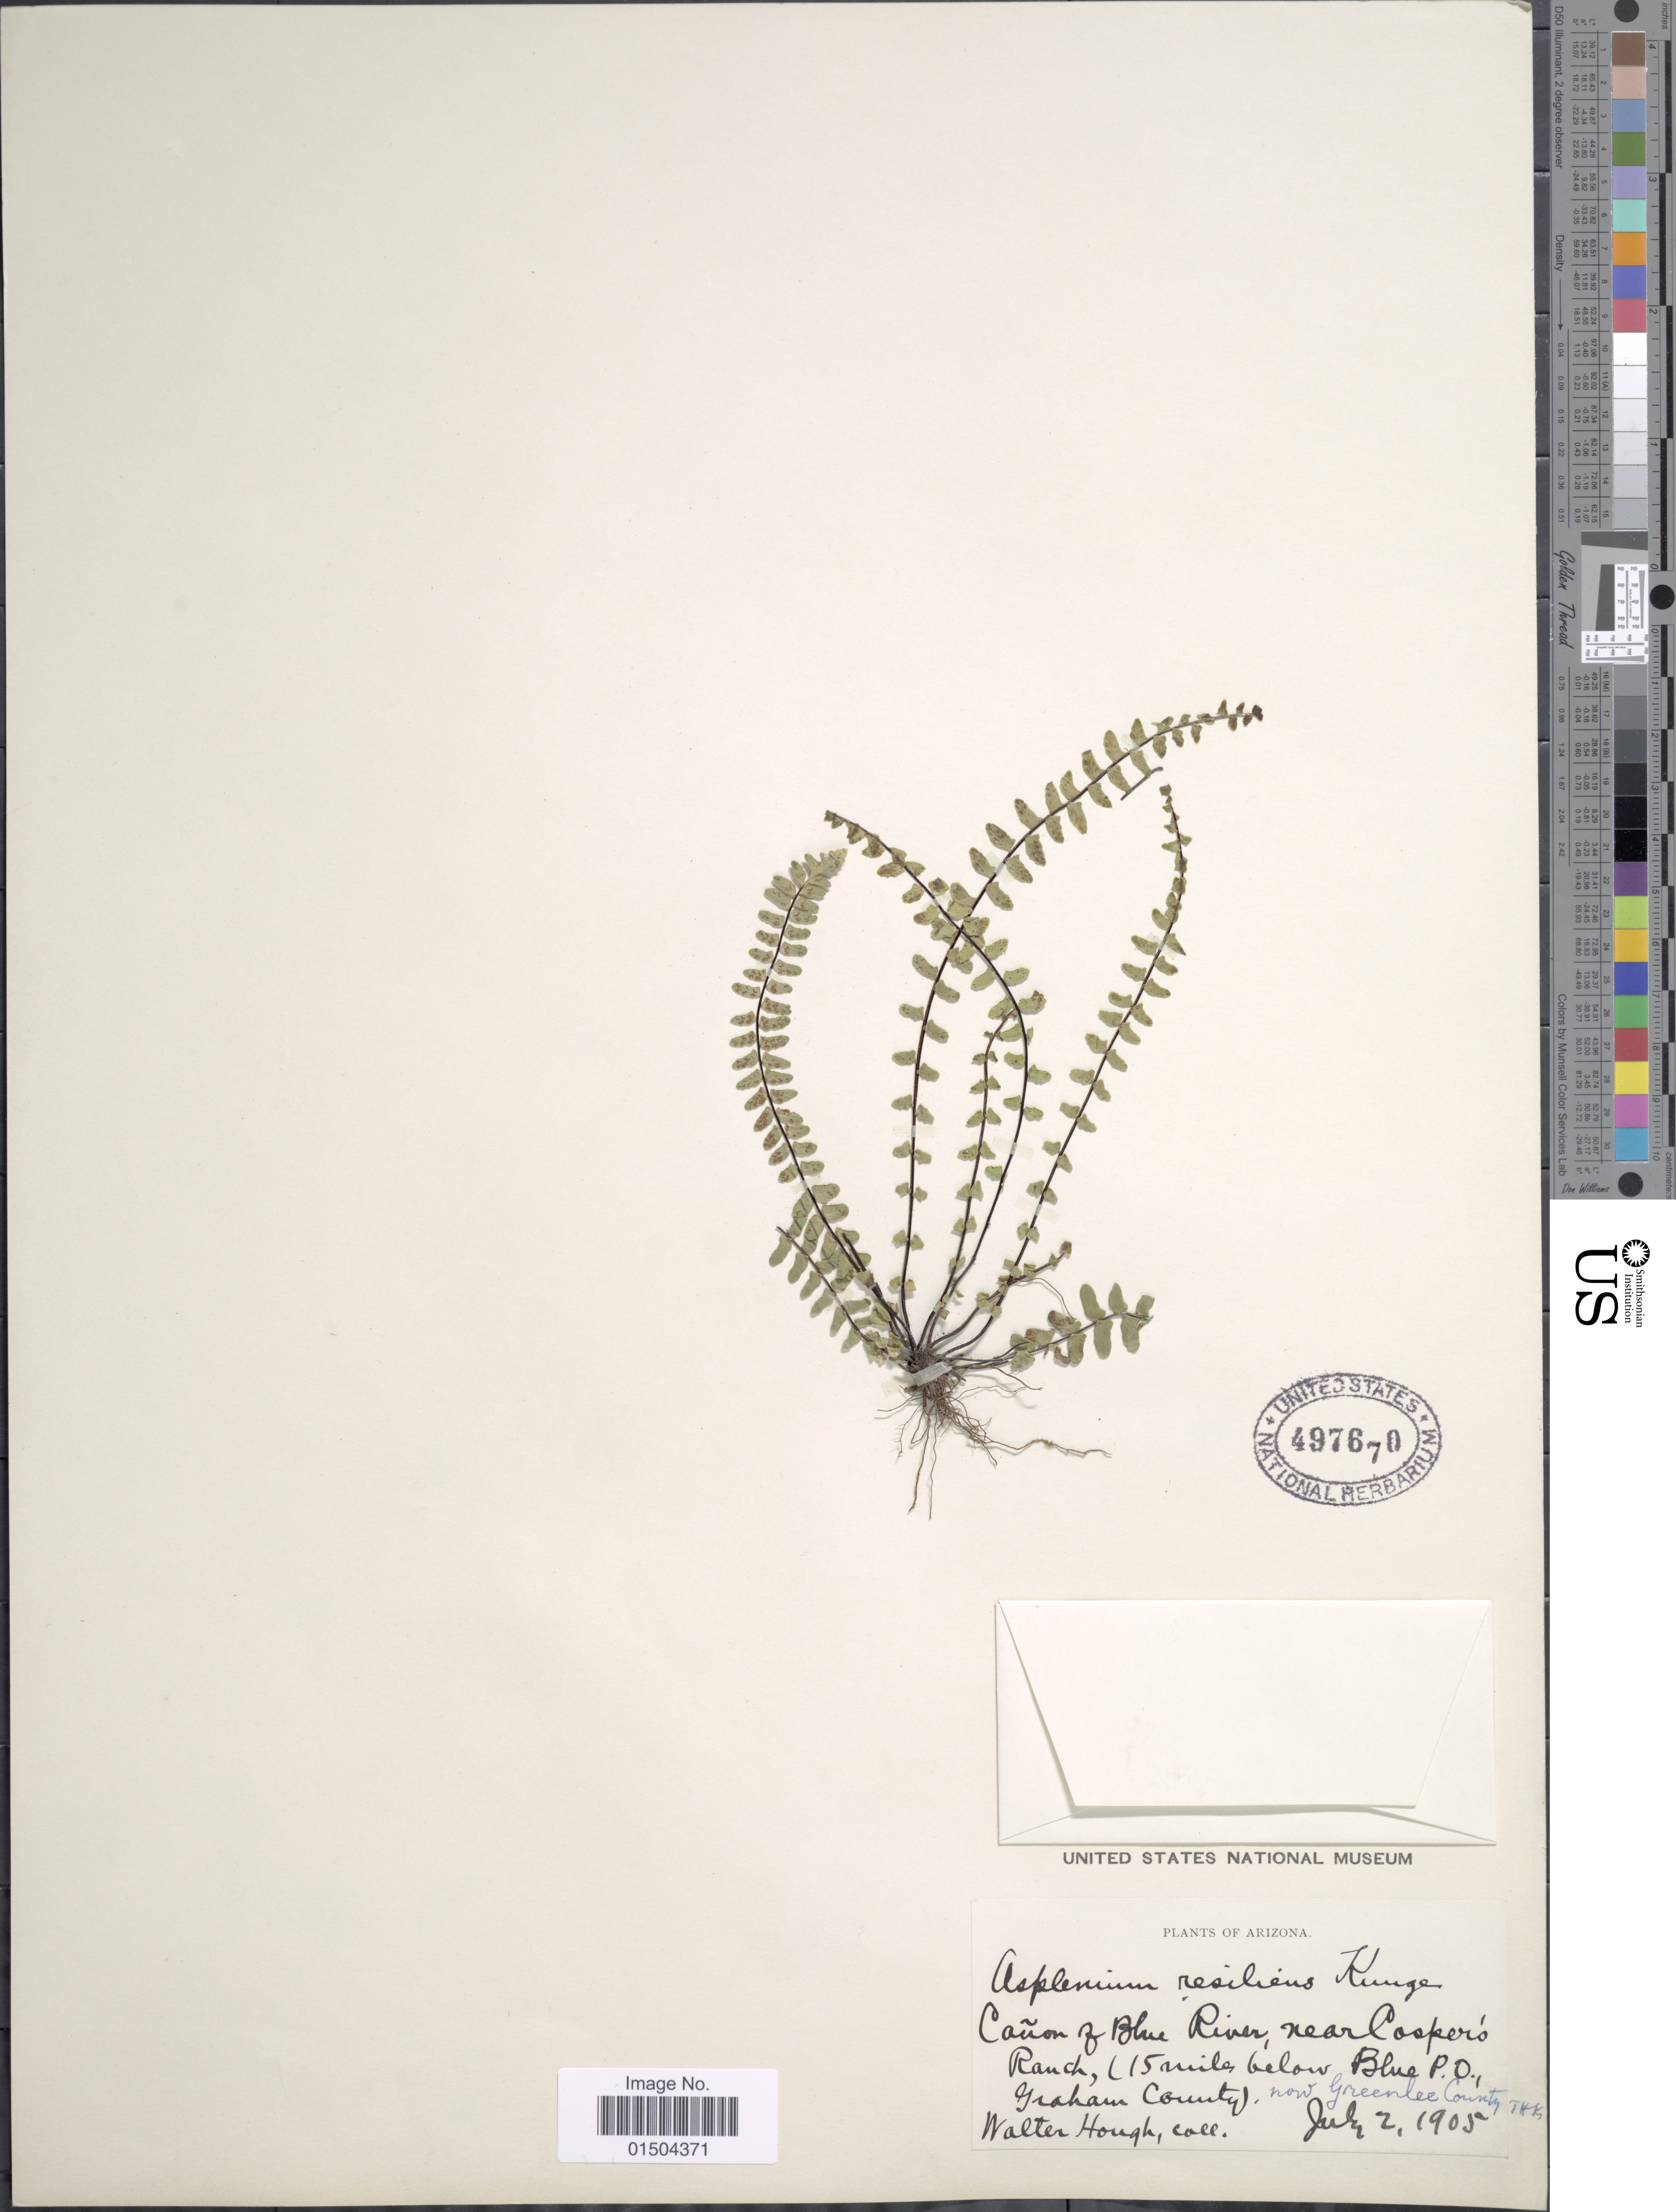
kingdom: Plantae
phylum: Tracheophyta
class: Polypodiopsida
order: Polypodiales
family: Aspleniaceae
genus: Asplenium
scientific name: Asplenium resiliens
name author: Kunze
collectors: W. Hough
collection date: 1905-07-02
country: United States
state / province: Arizona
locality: Cañon of Blue River, near Cospers Ranch, (15 miles below Blue P.O., Graham County). Now Greenlee County.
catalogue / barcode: US 497670